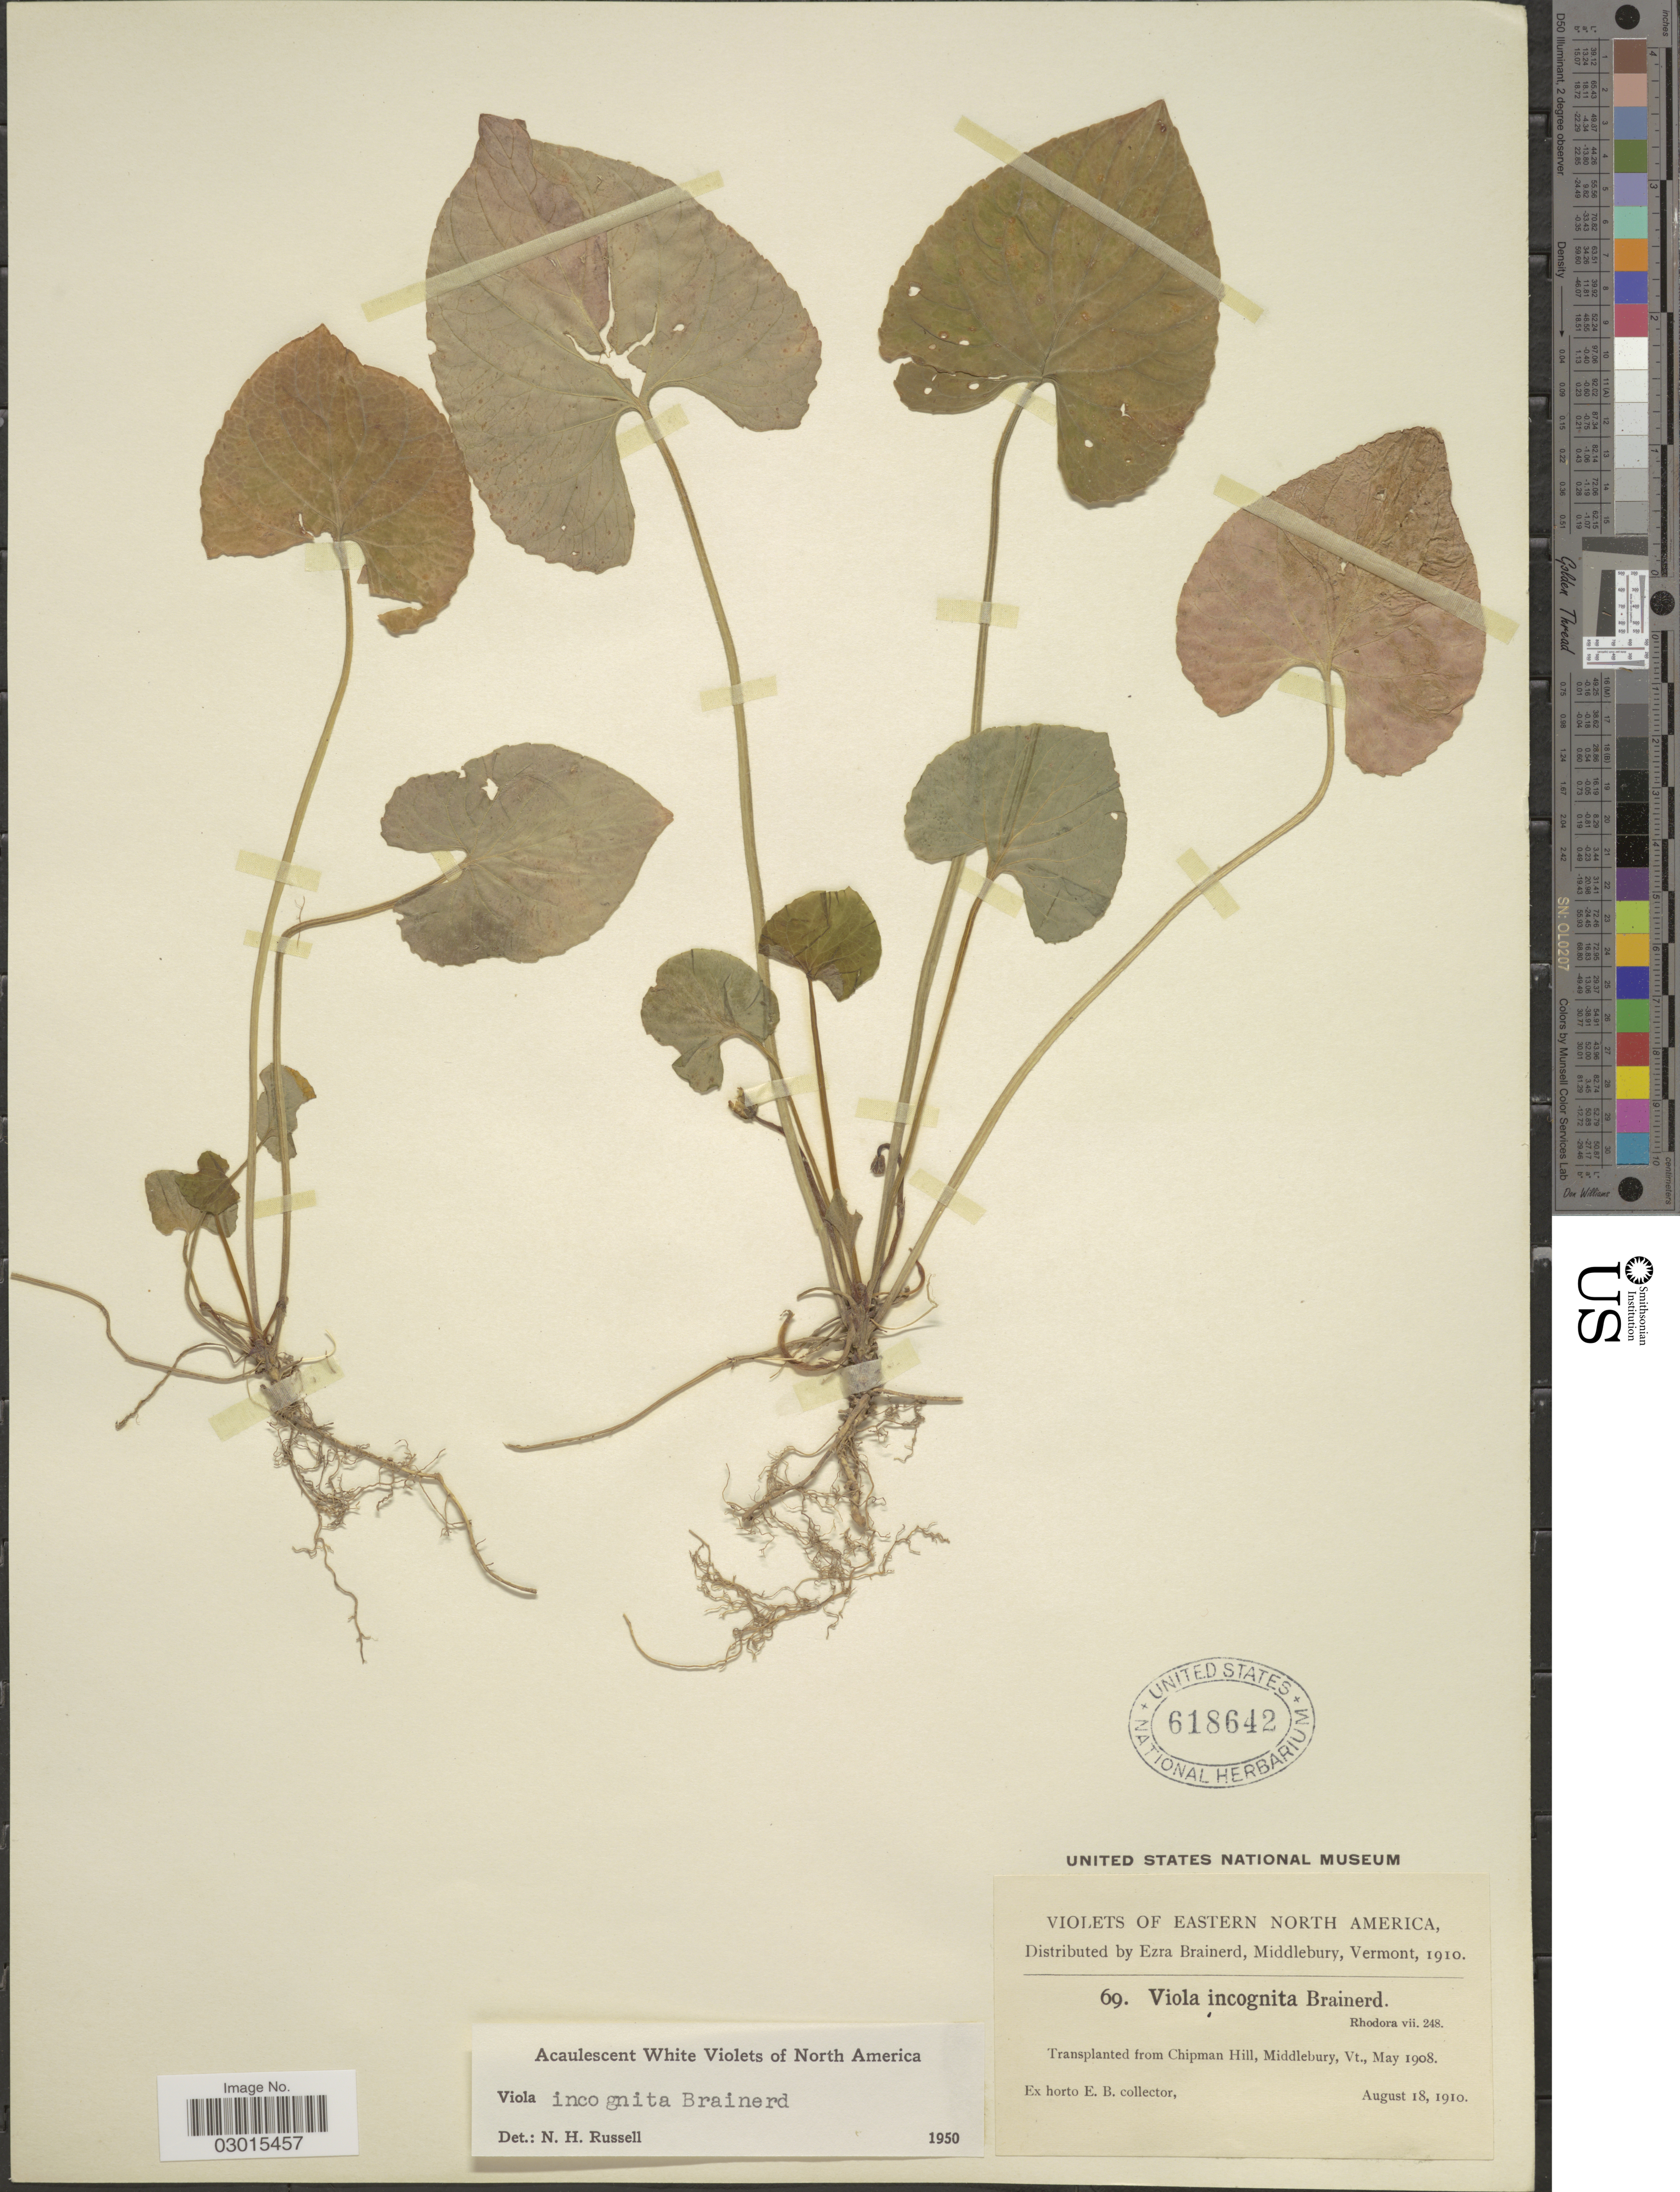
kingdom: Plantae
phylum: Tracheophyta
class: Magnoliopsida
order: Malpighiales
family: Violaceae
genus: Viola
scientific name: Viola incognita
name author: Brainerd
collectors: ex herb. Ezra Brainerd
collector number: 69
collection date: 1910-08-18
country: United States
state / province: Vermont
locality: Eastern North America. Transplanted from Chipman Hill, Middlebury, Vt.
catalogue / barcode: US 618642